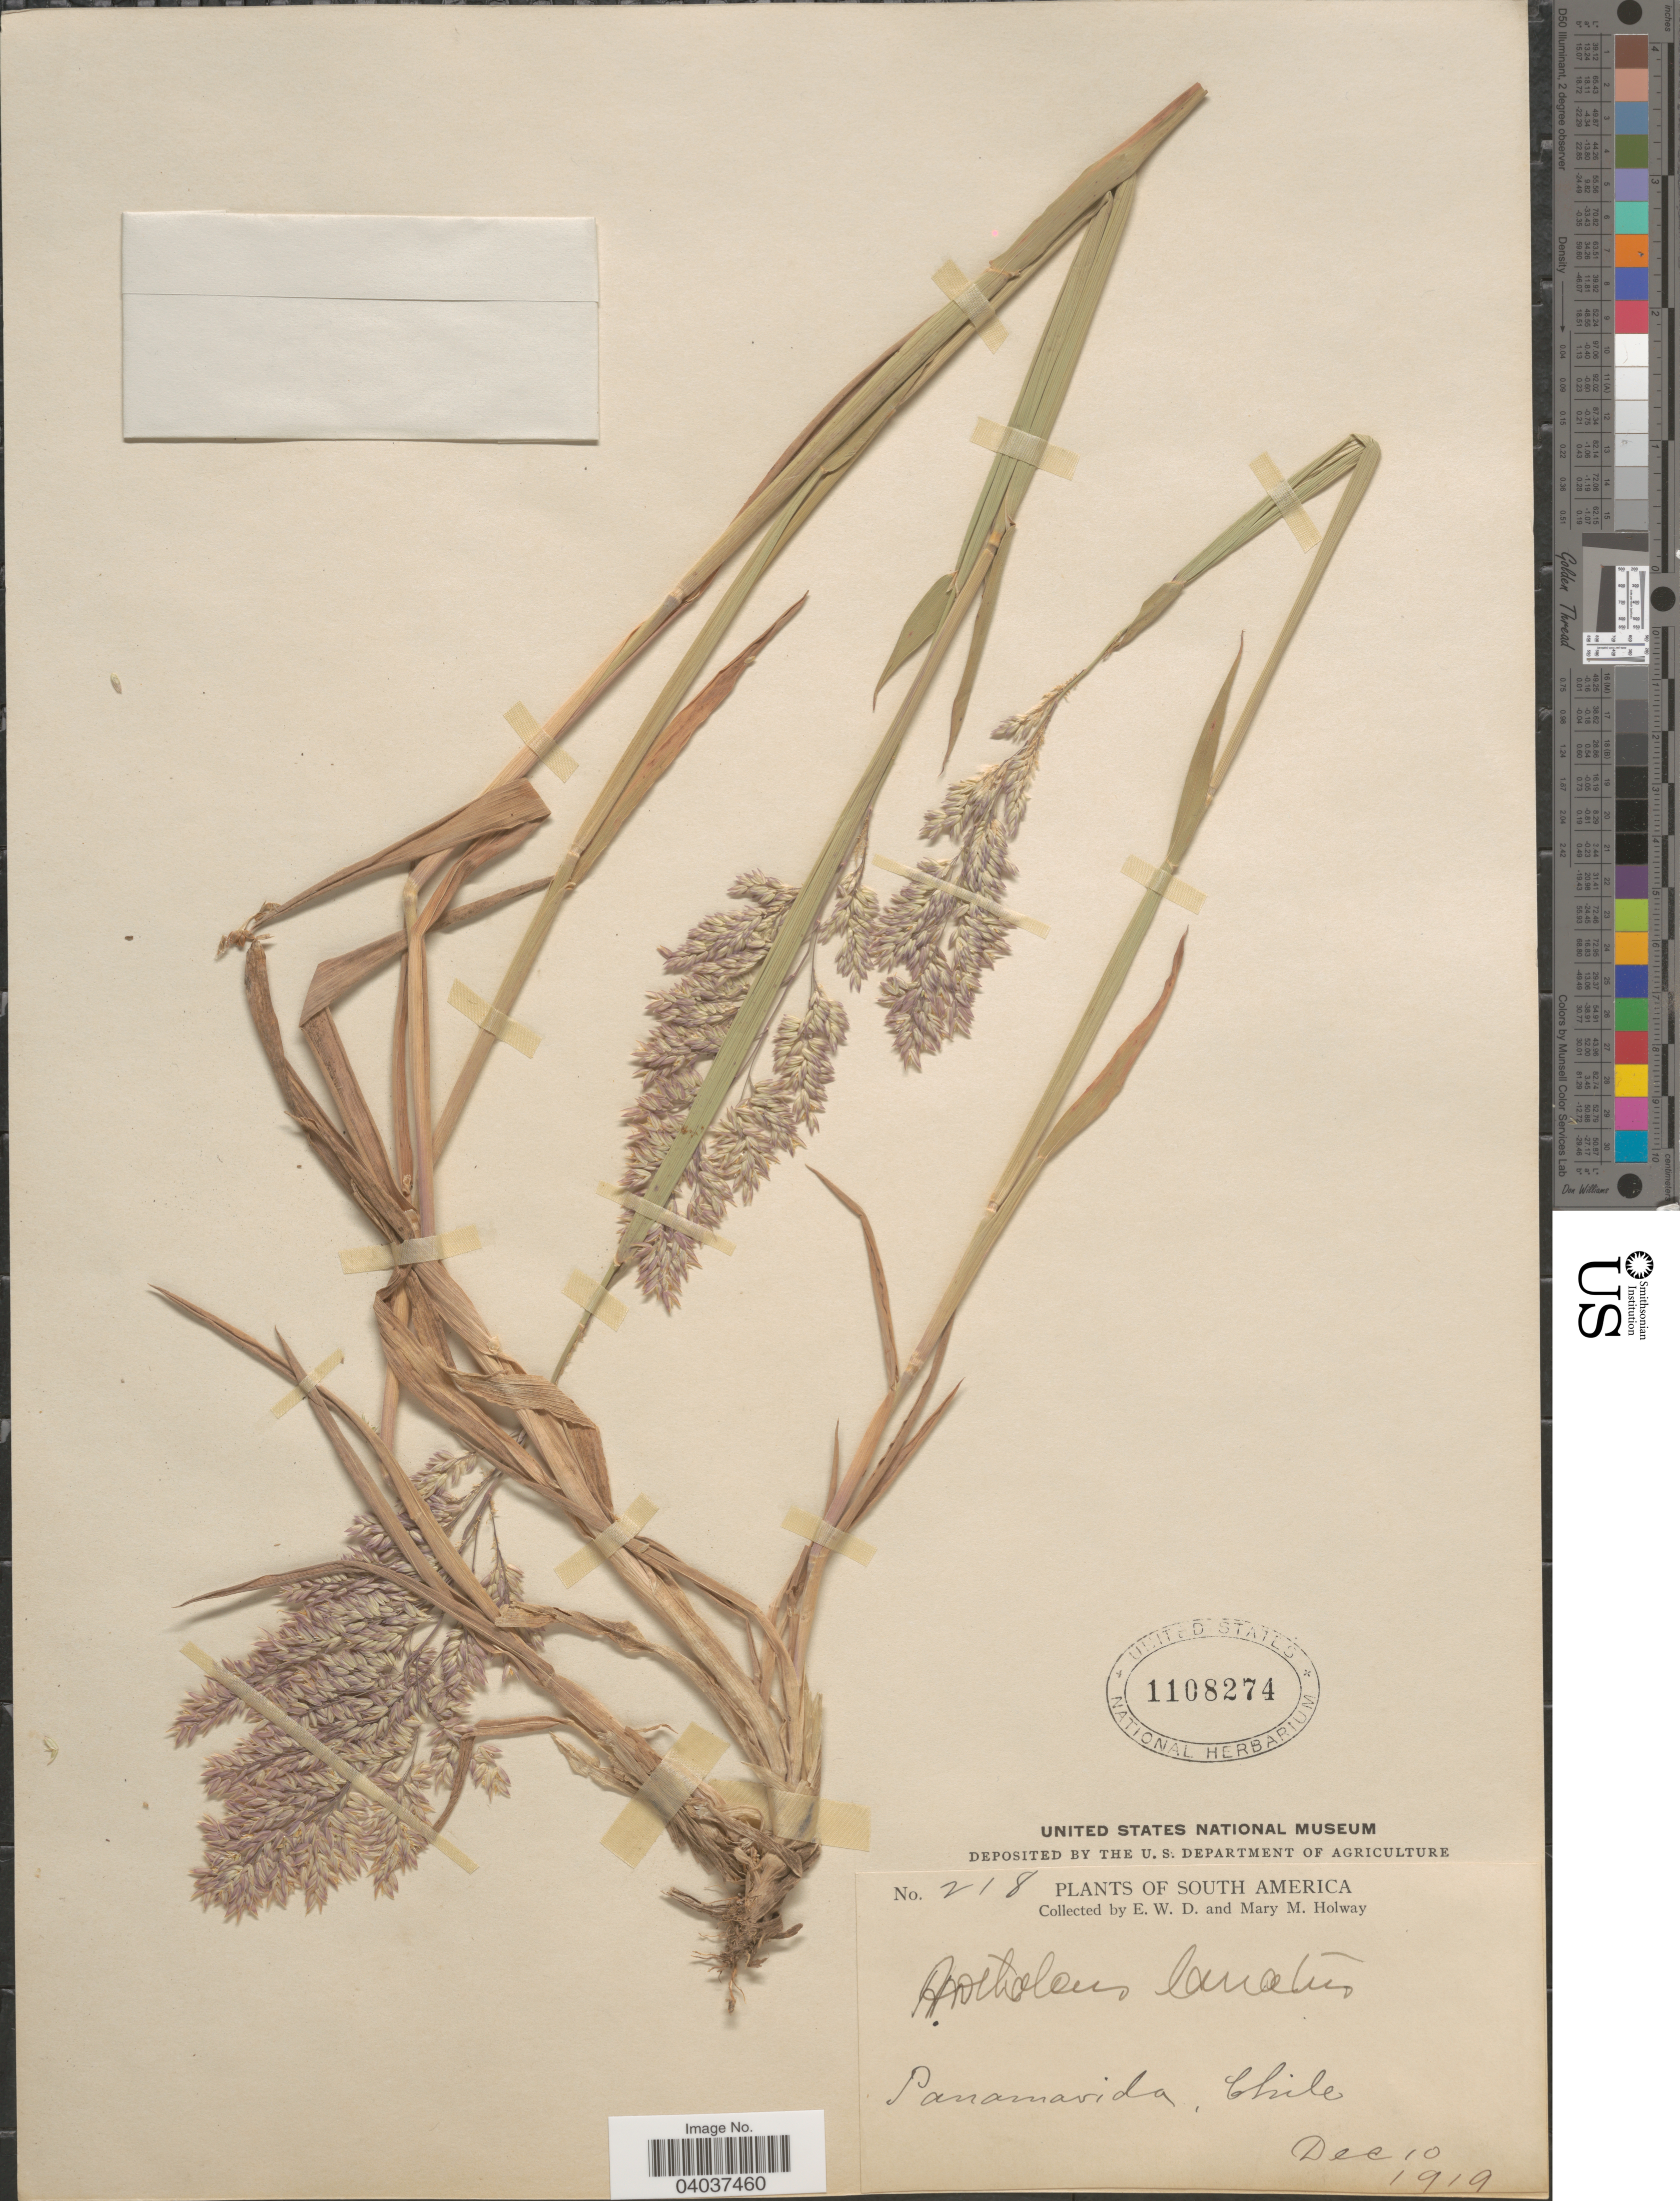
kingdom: Plantae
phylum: Tracheophyta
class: Liliopsida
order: Poales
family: Poaceae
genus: Holcus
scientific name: Holcus lanatus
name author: L.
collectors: E. W. D. Holway & M. M. Holway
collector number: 218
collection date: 1919-12-10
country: Chile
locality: Panamavida.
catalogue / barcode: US 1108274